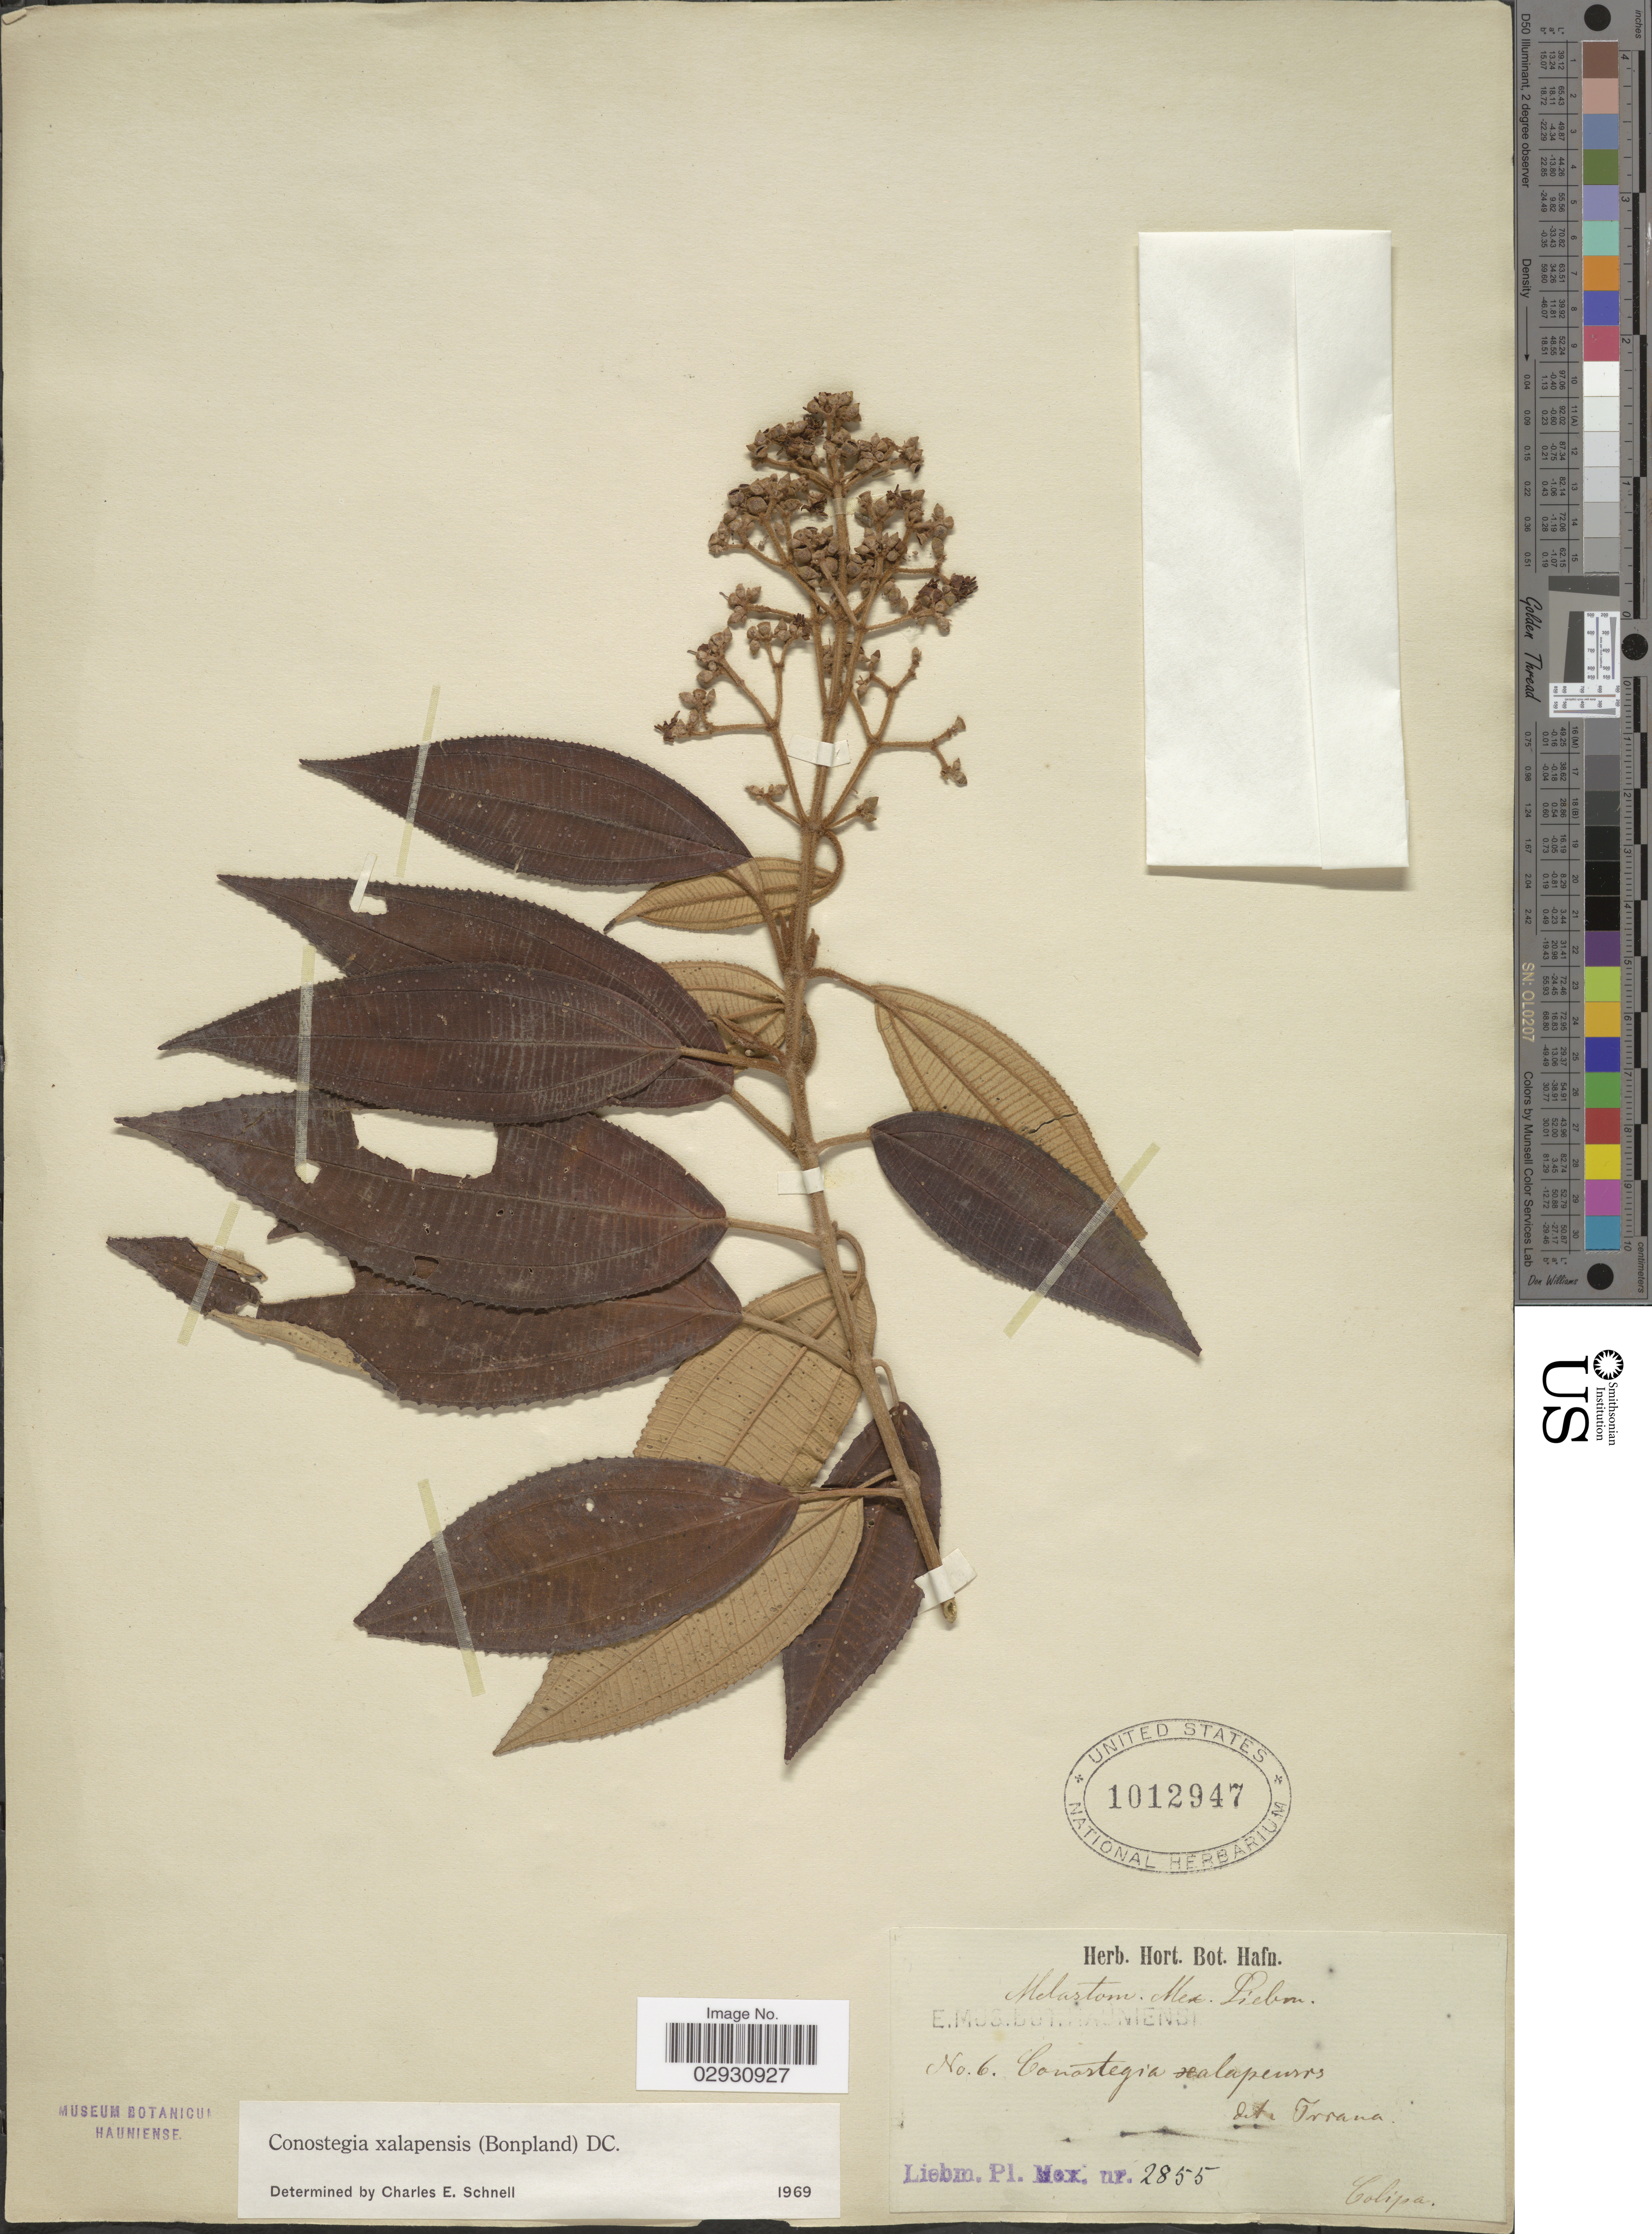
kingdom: Plantae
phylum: Tracheophyta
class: Magnoliopsida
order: Myrtales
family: Melastomataceae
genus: Conostegia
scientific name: Conostegia quadrangularis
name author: Schltdl. ex Steud.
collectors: Liebmann, --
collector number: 2855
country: Mexico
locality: Colipa.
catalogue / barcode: US 1012947